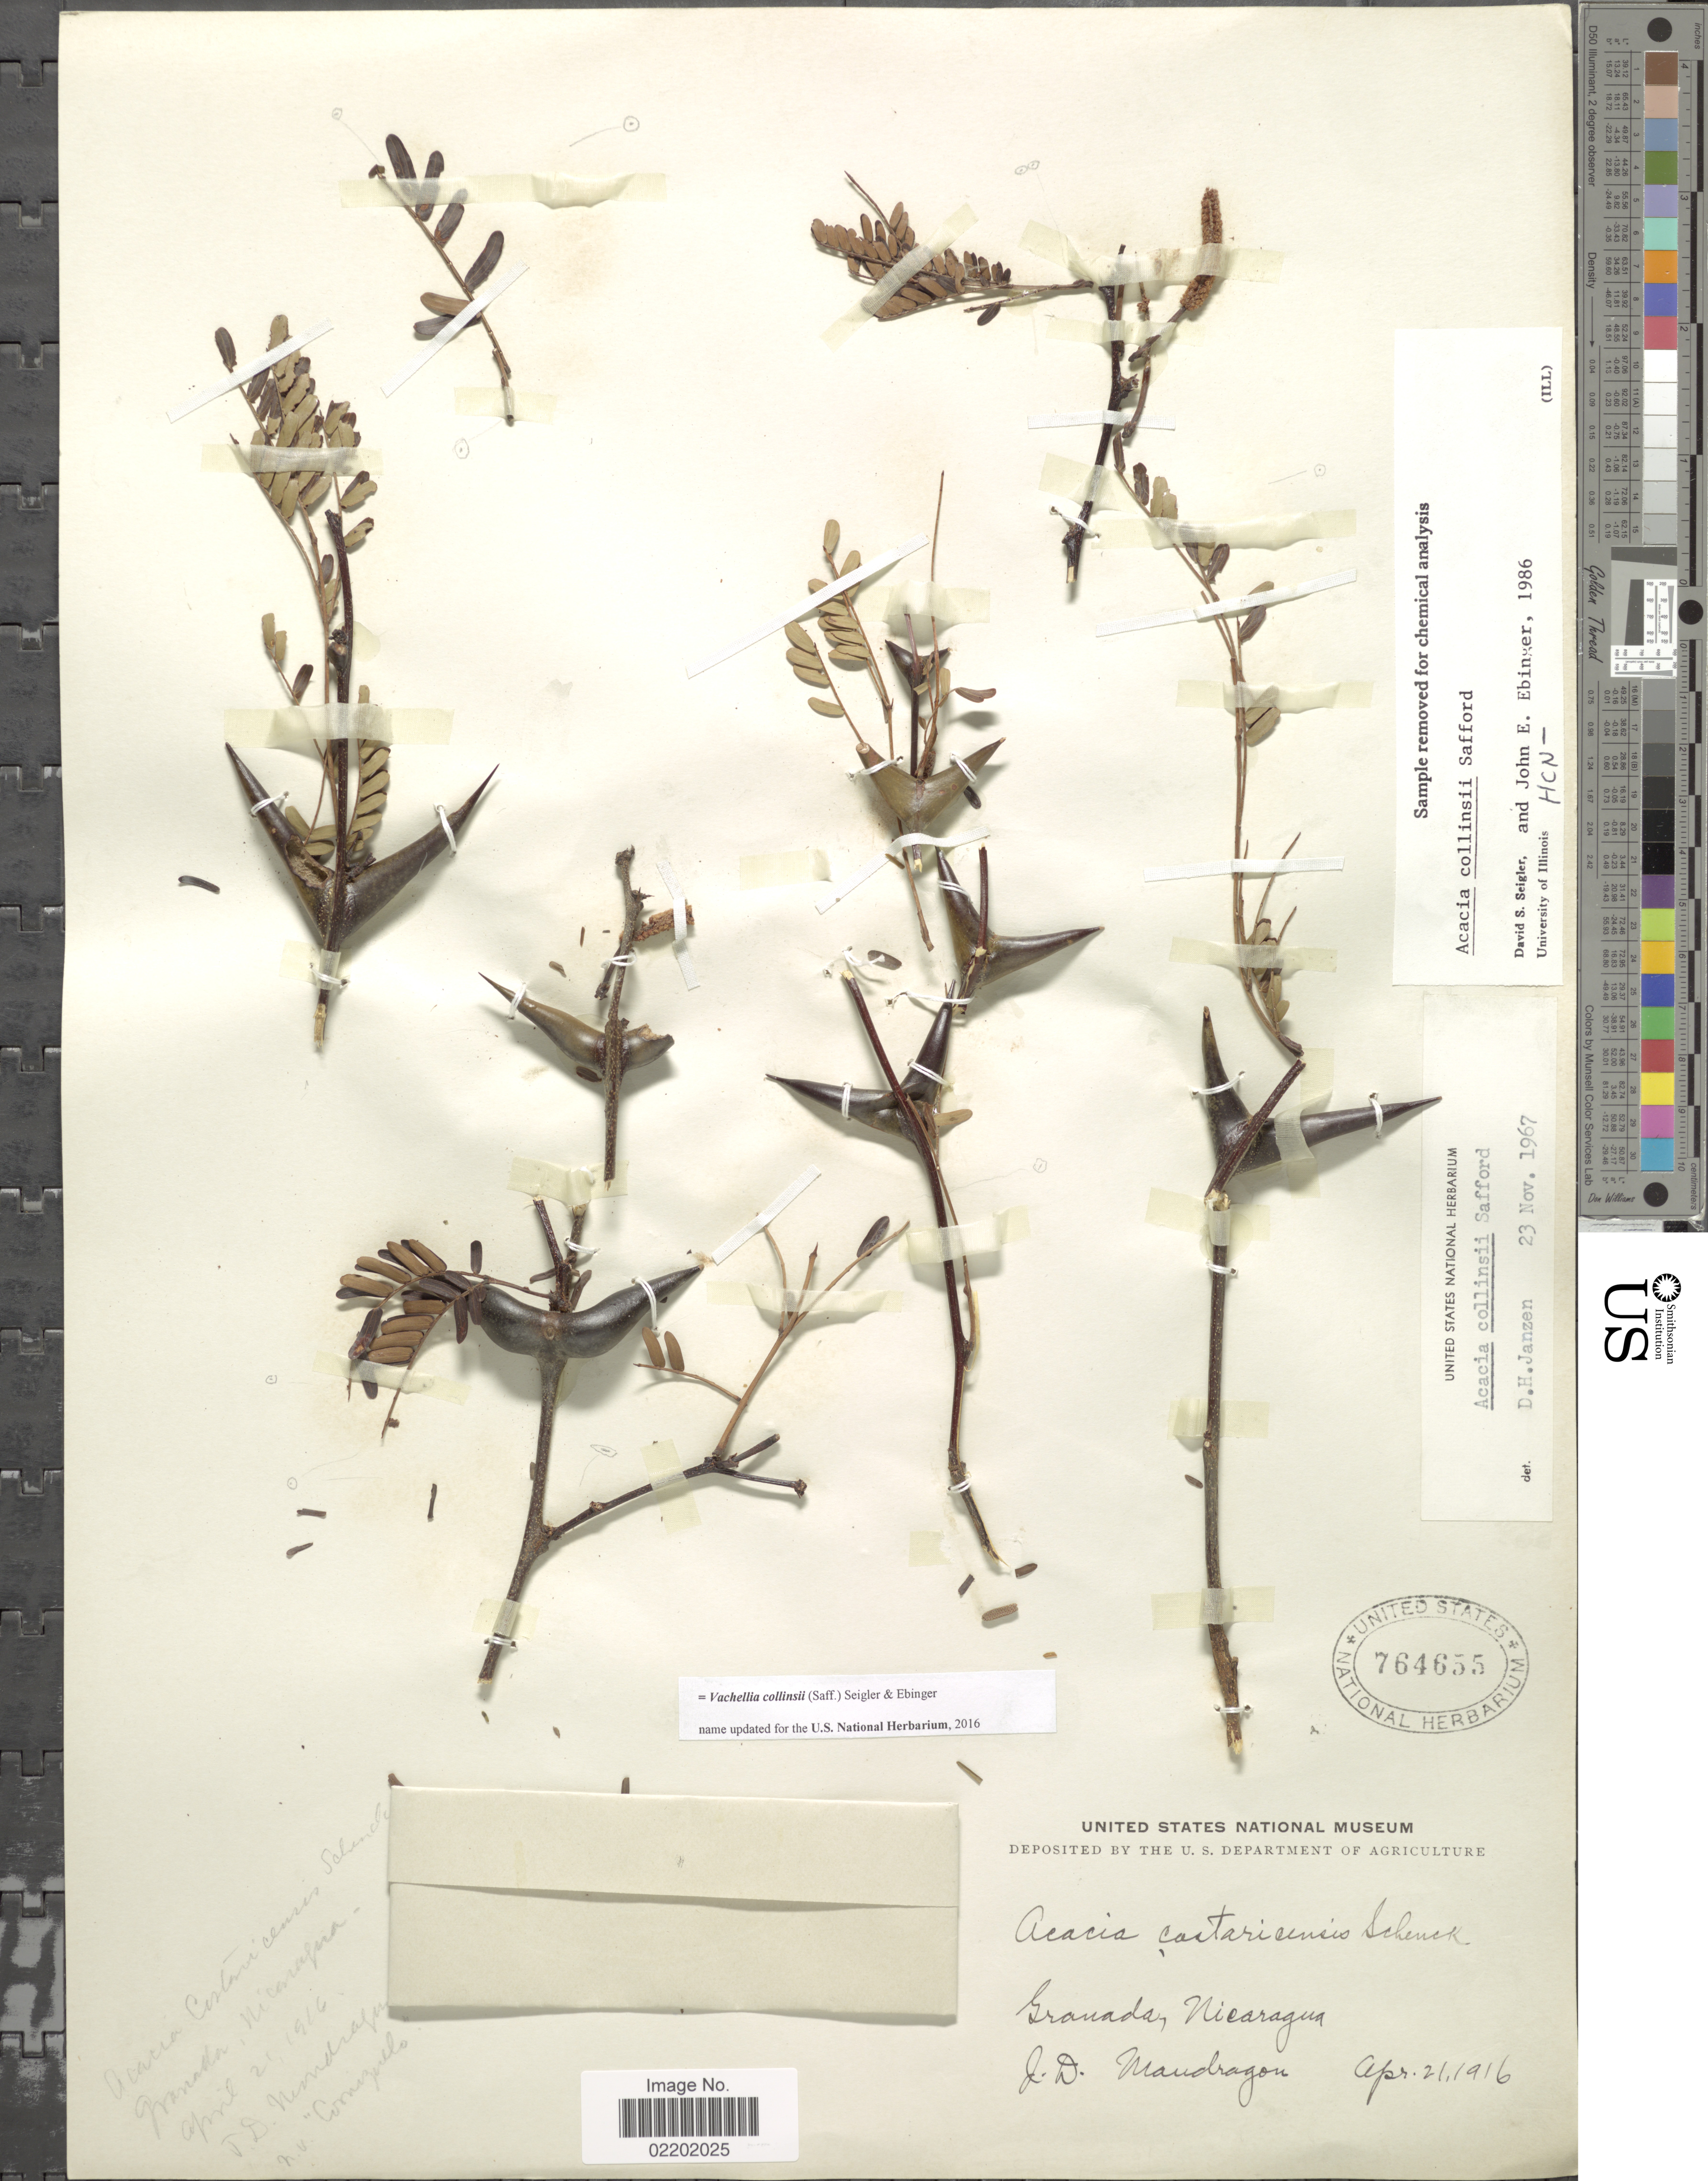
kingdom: Plantae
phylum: Tracheophyta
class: Magnoliopsida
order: Fabales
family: Fabaceae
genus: Vachellia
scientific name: Vachellia collinsii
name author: (Saff.) Seigler & Ebinger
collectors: J. Mandragon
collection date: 1916-04-21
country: Nicaragua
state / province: Granada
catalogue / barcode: US 764655